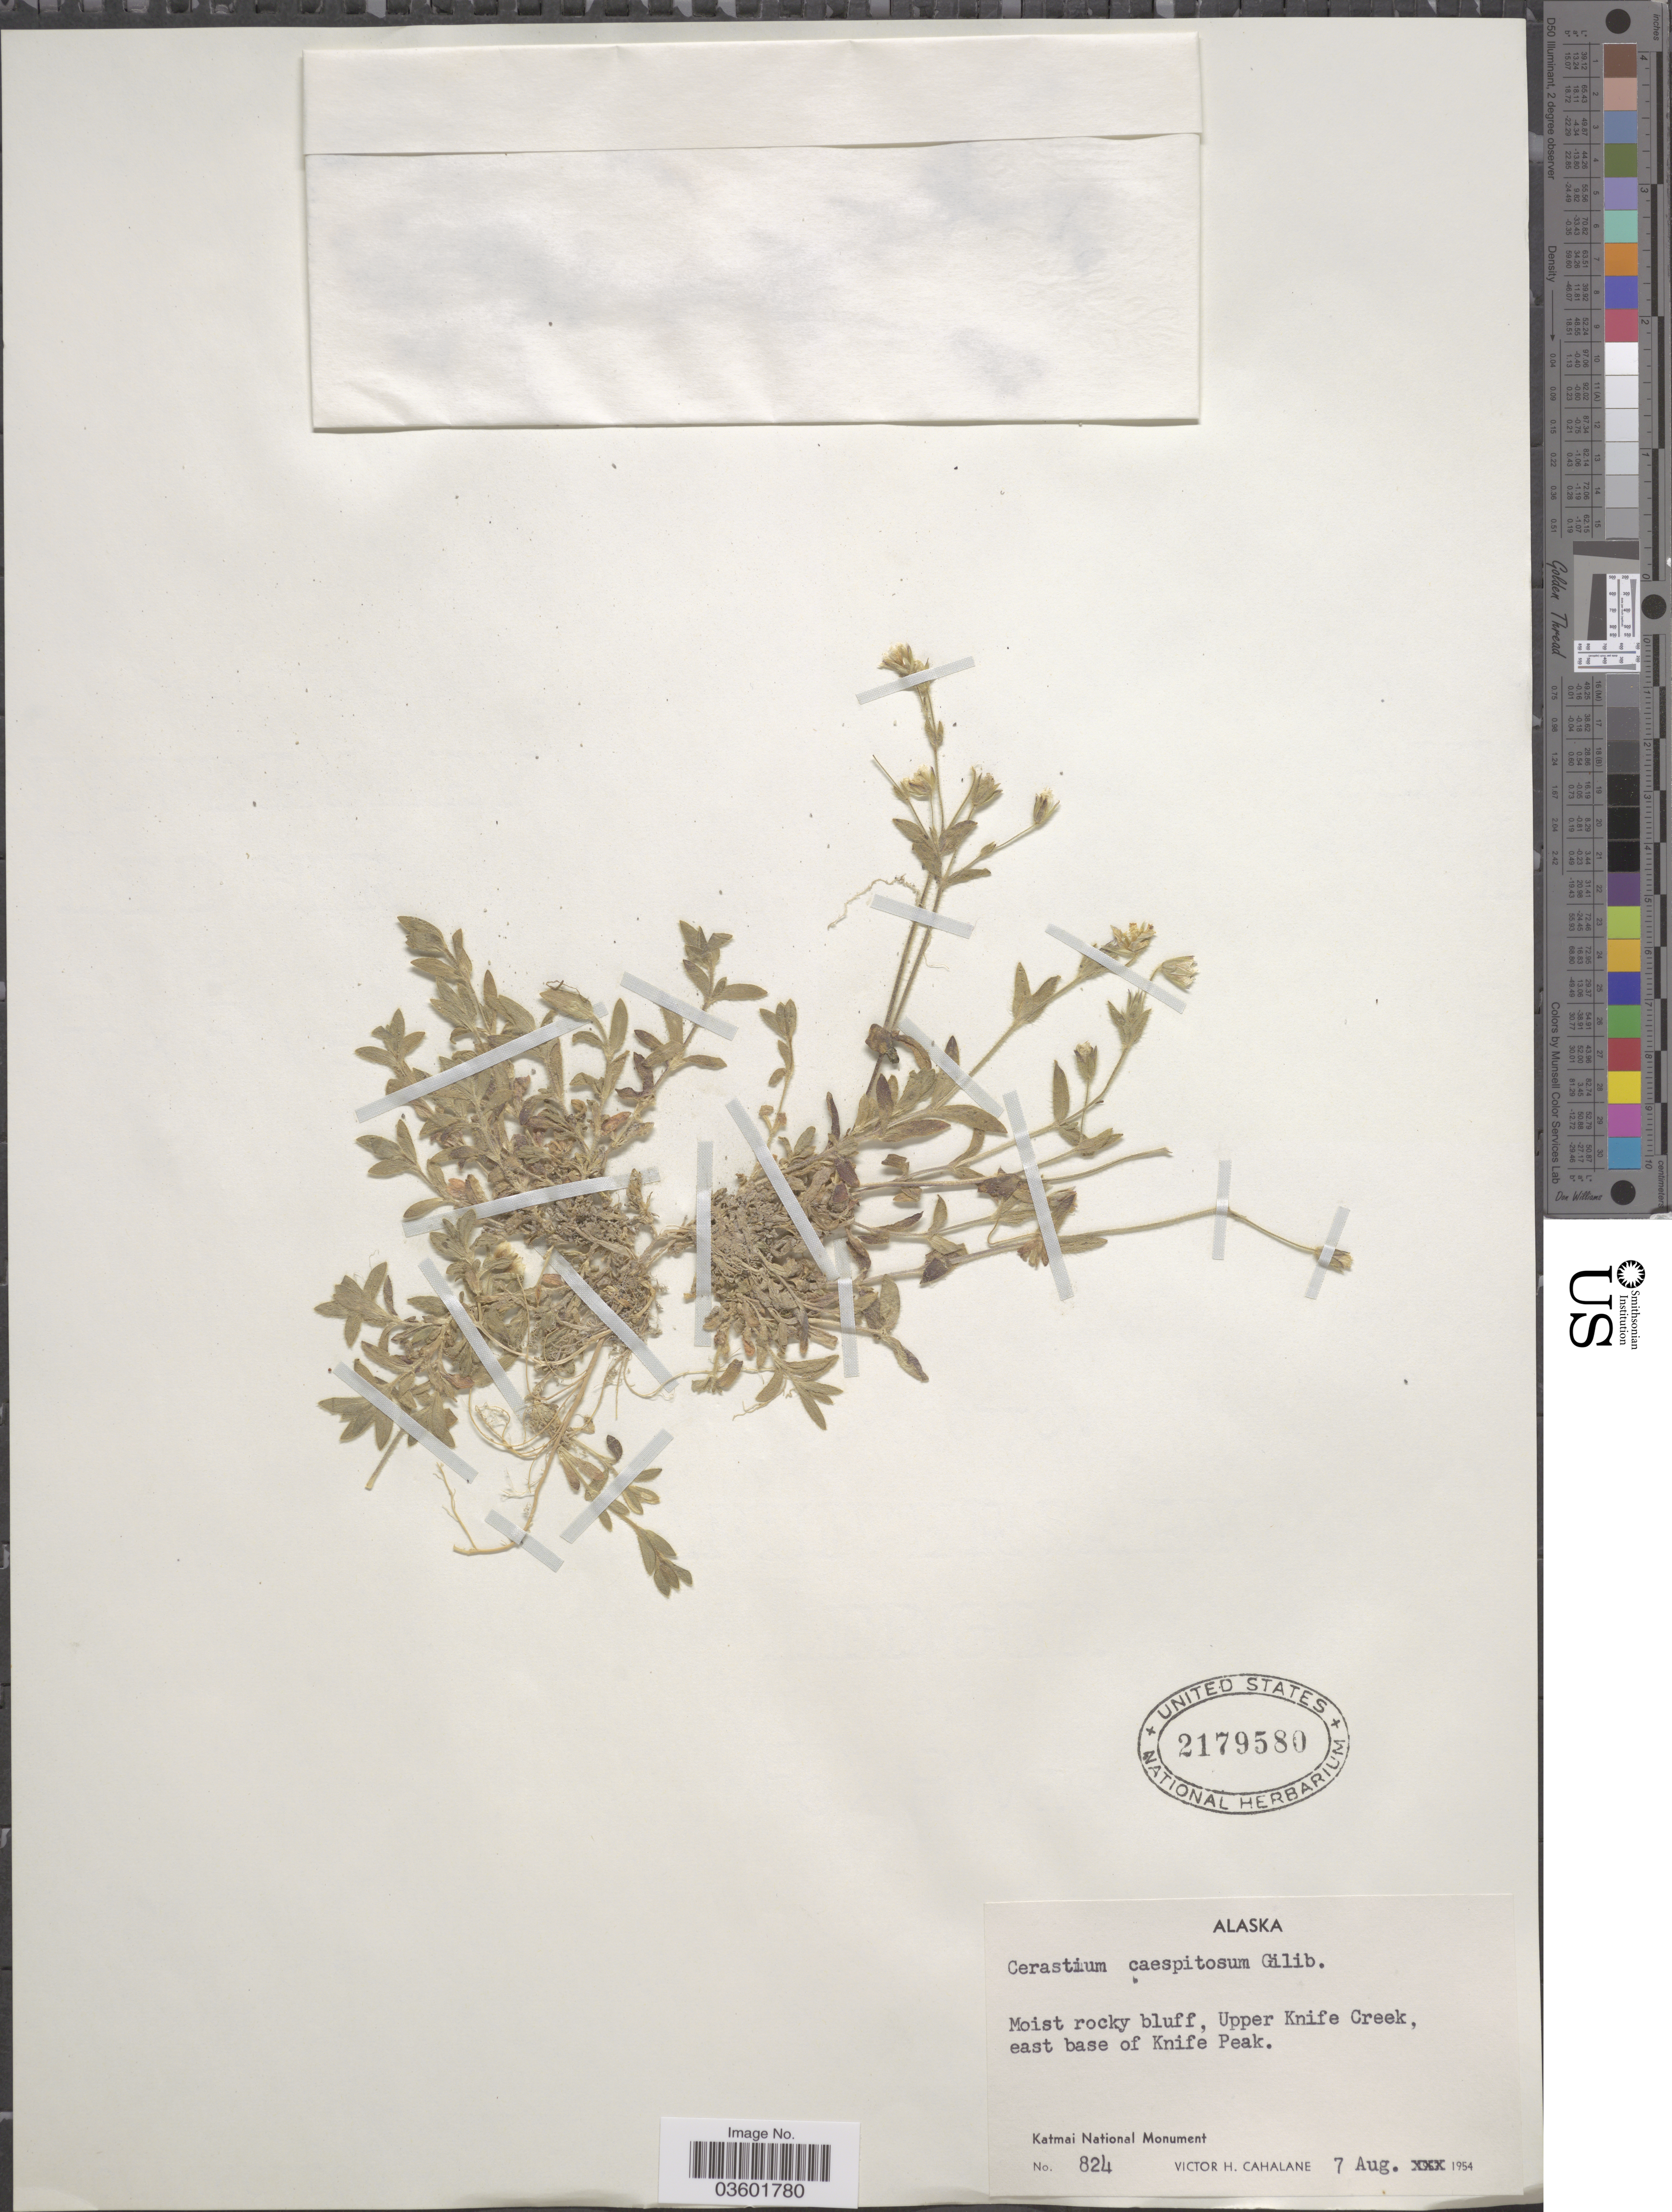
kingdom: Plantae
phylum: Tracheophyta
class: Magnoliopsida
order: Caryophyllales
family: Caryophyllaceae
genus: Cerastium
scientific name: Cerastium caespitosum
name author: Rchb. & Kit.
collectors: V. Cahalane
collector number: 824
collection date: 1954-08-07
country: United States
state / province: Alaska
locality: Upper Knife Creek, east base of Knife Peak. Katmai National Monument.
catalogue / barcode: US 2179580